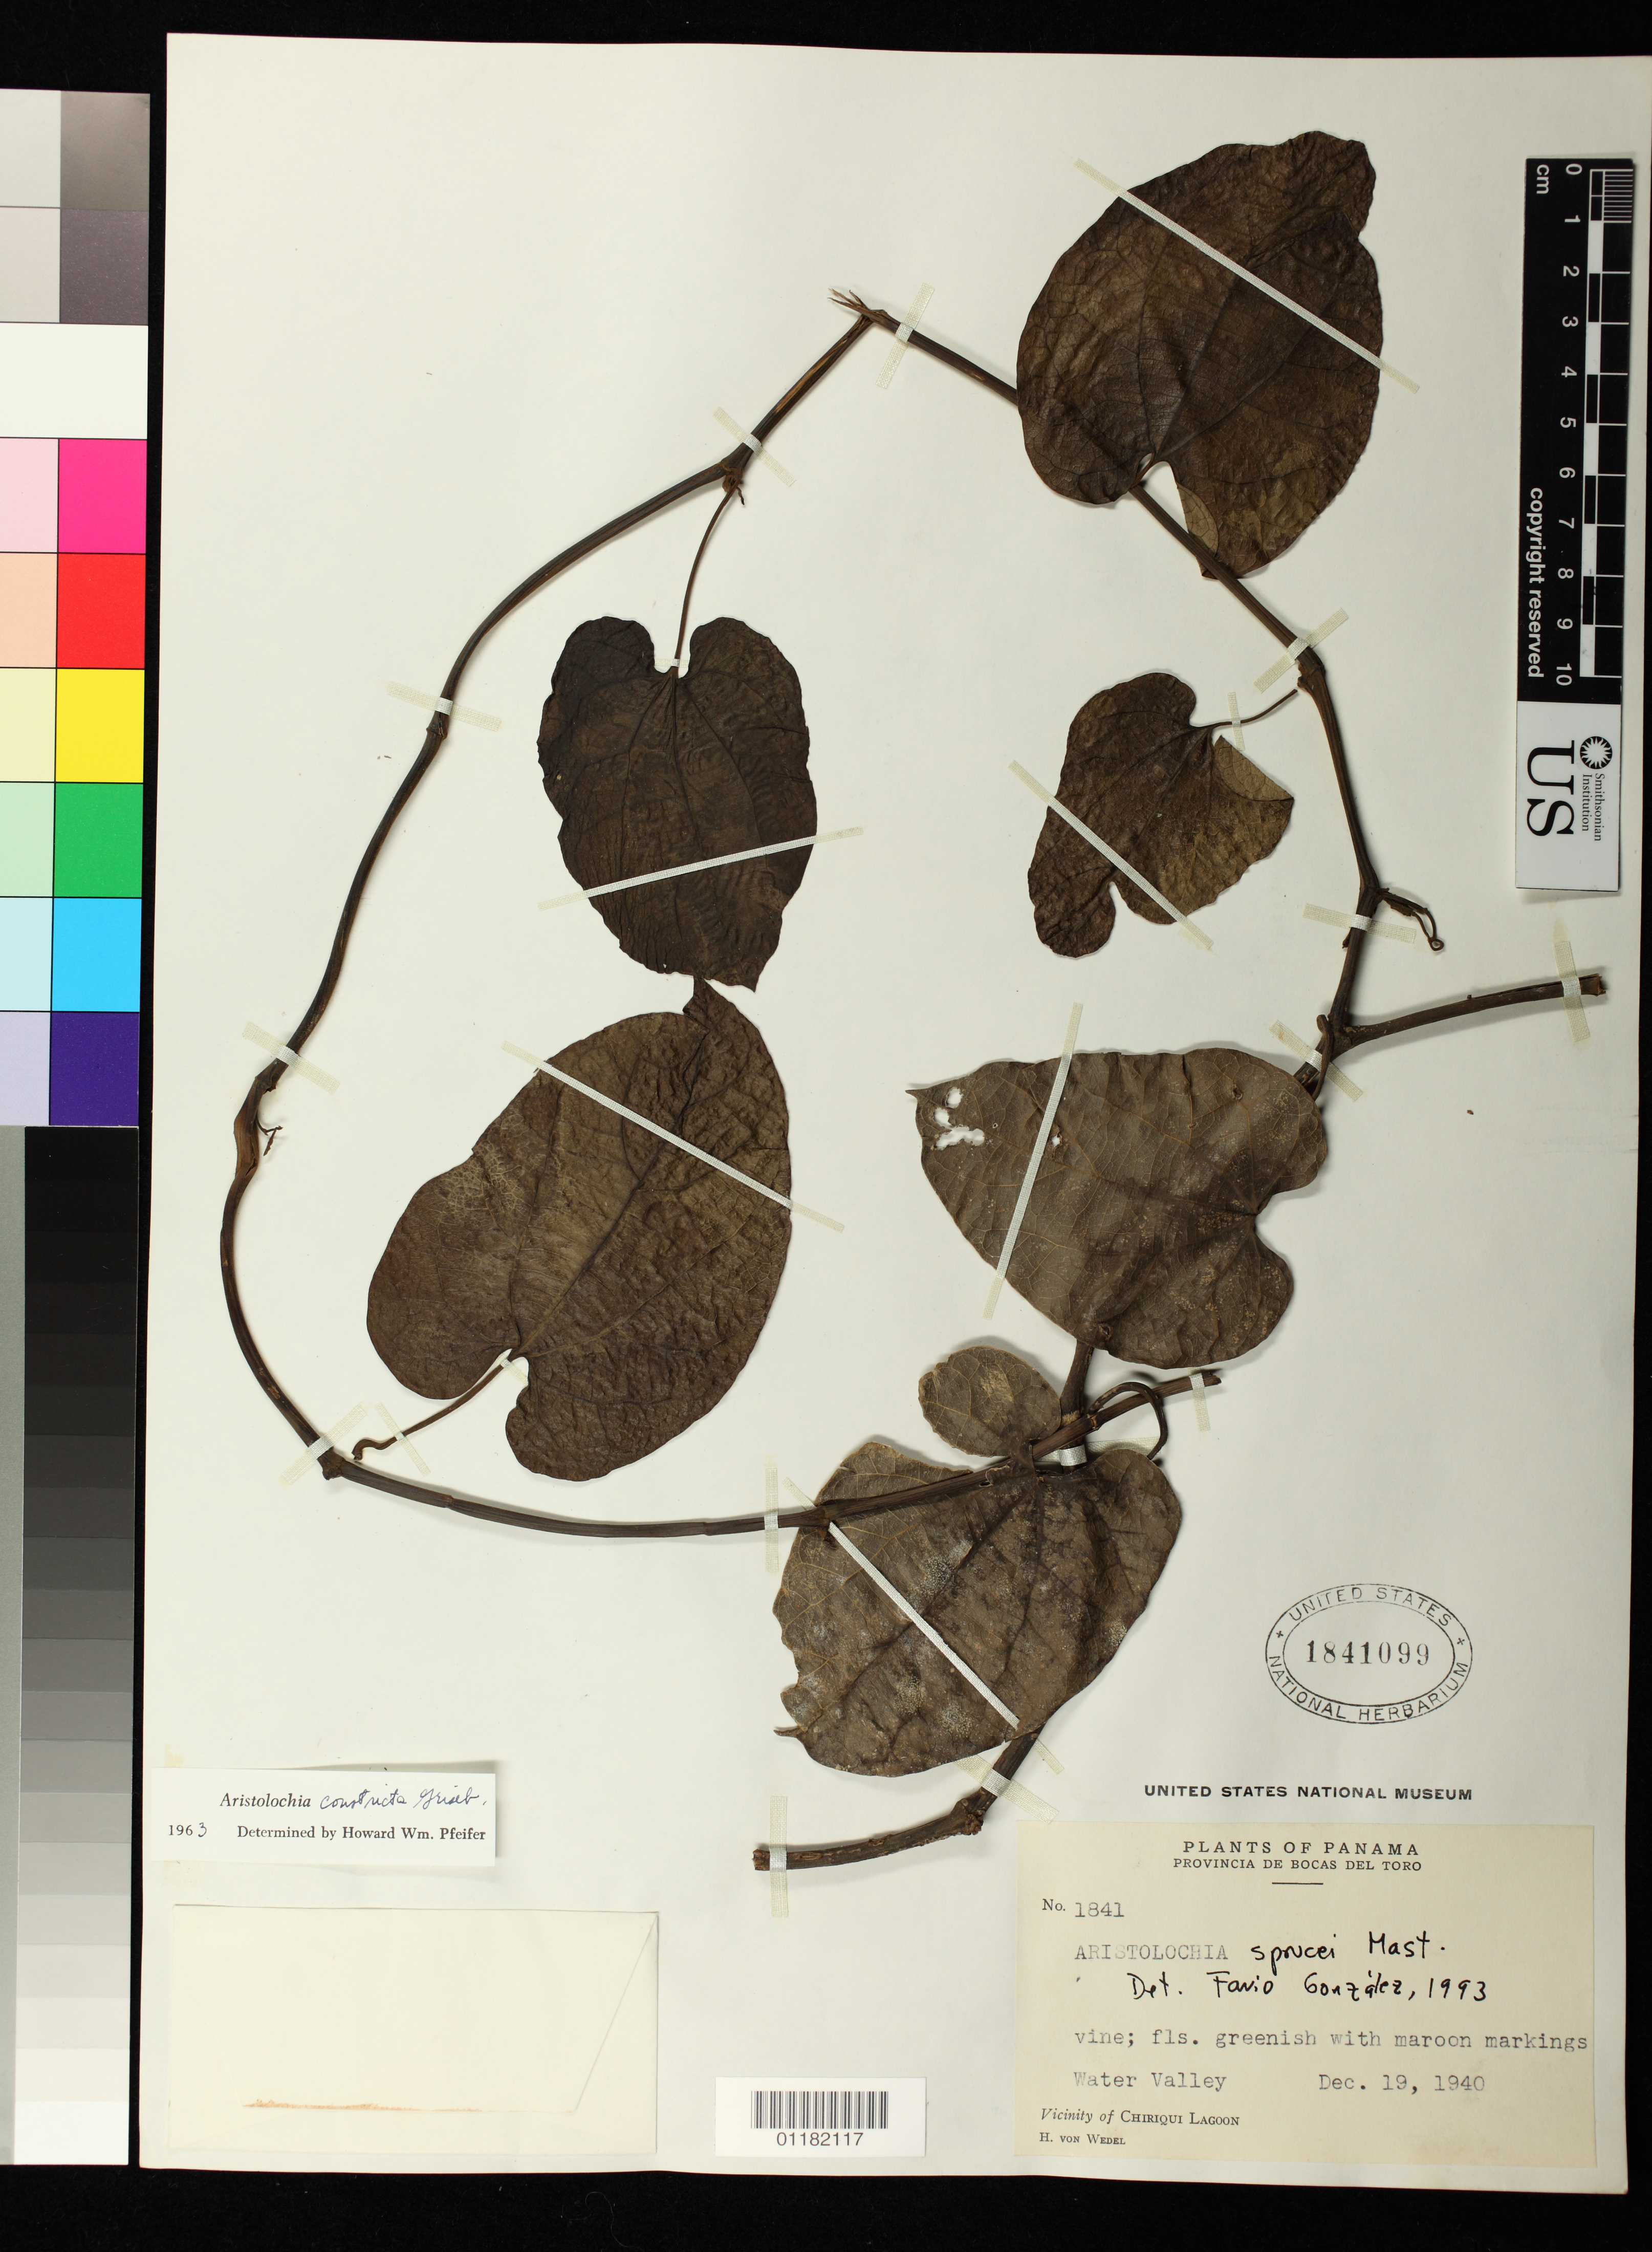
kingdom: Plantae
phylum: Tracheophyta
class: Magnoliopsida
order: Piperales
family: Aristolochiaceae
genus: Aristolochia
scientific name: Aristolochia constricta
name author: Griseb.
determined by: Jiménez, José Estaban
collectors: H. von Wedel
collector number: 1841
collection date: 1940-12-19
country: Panama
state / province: Bocas del Toro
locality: Water Valley, vicinity of Chiriquí Lagoon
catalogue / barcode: US 1841099